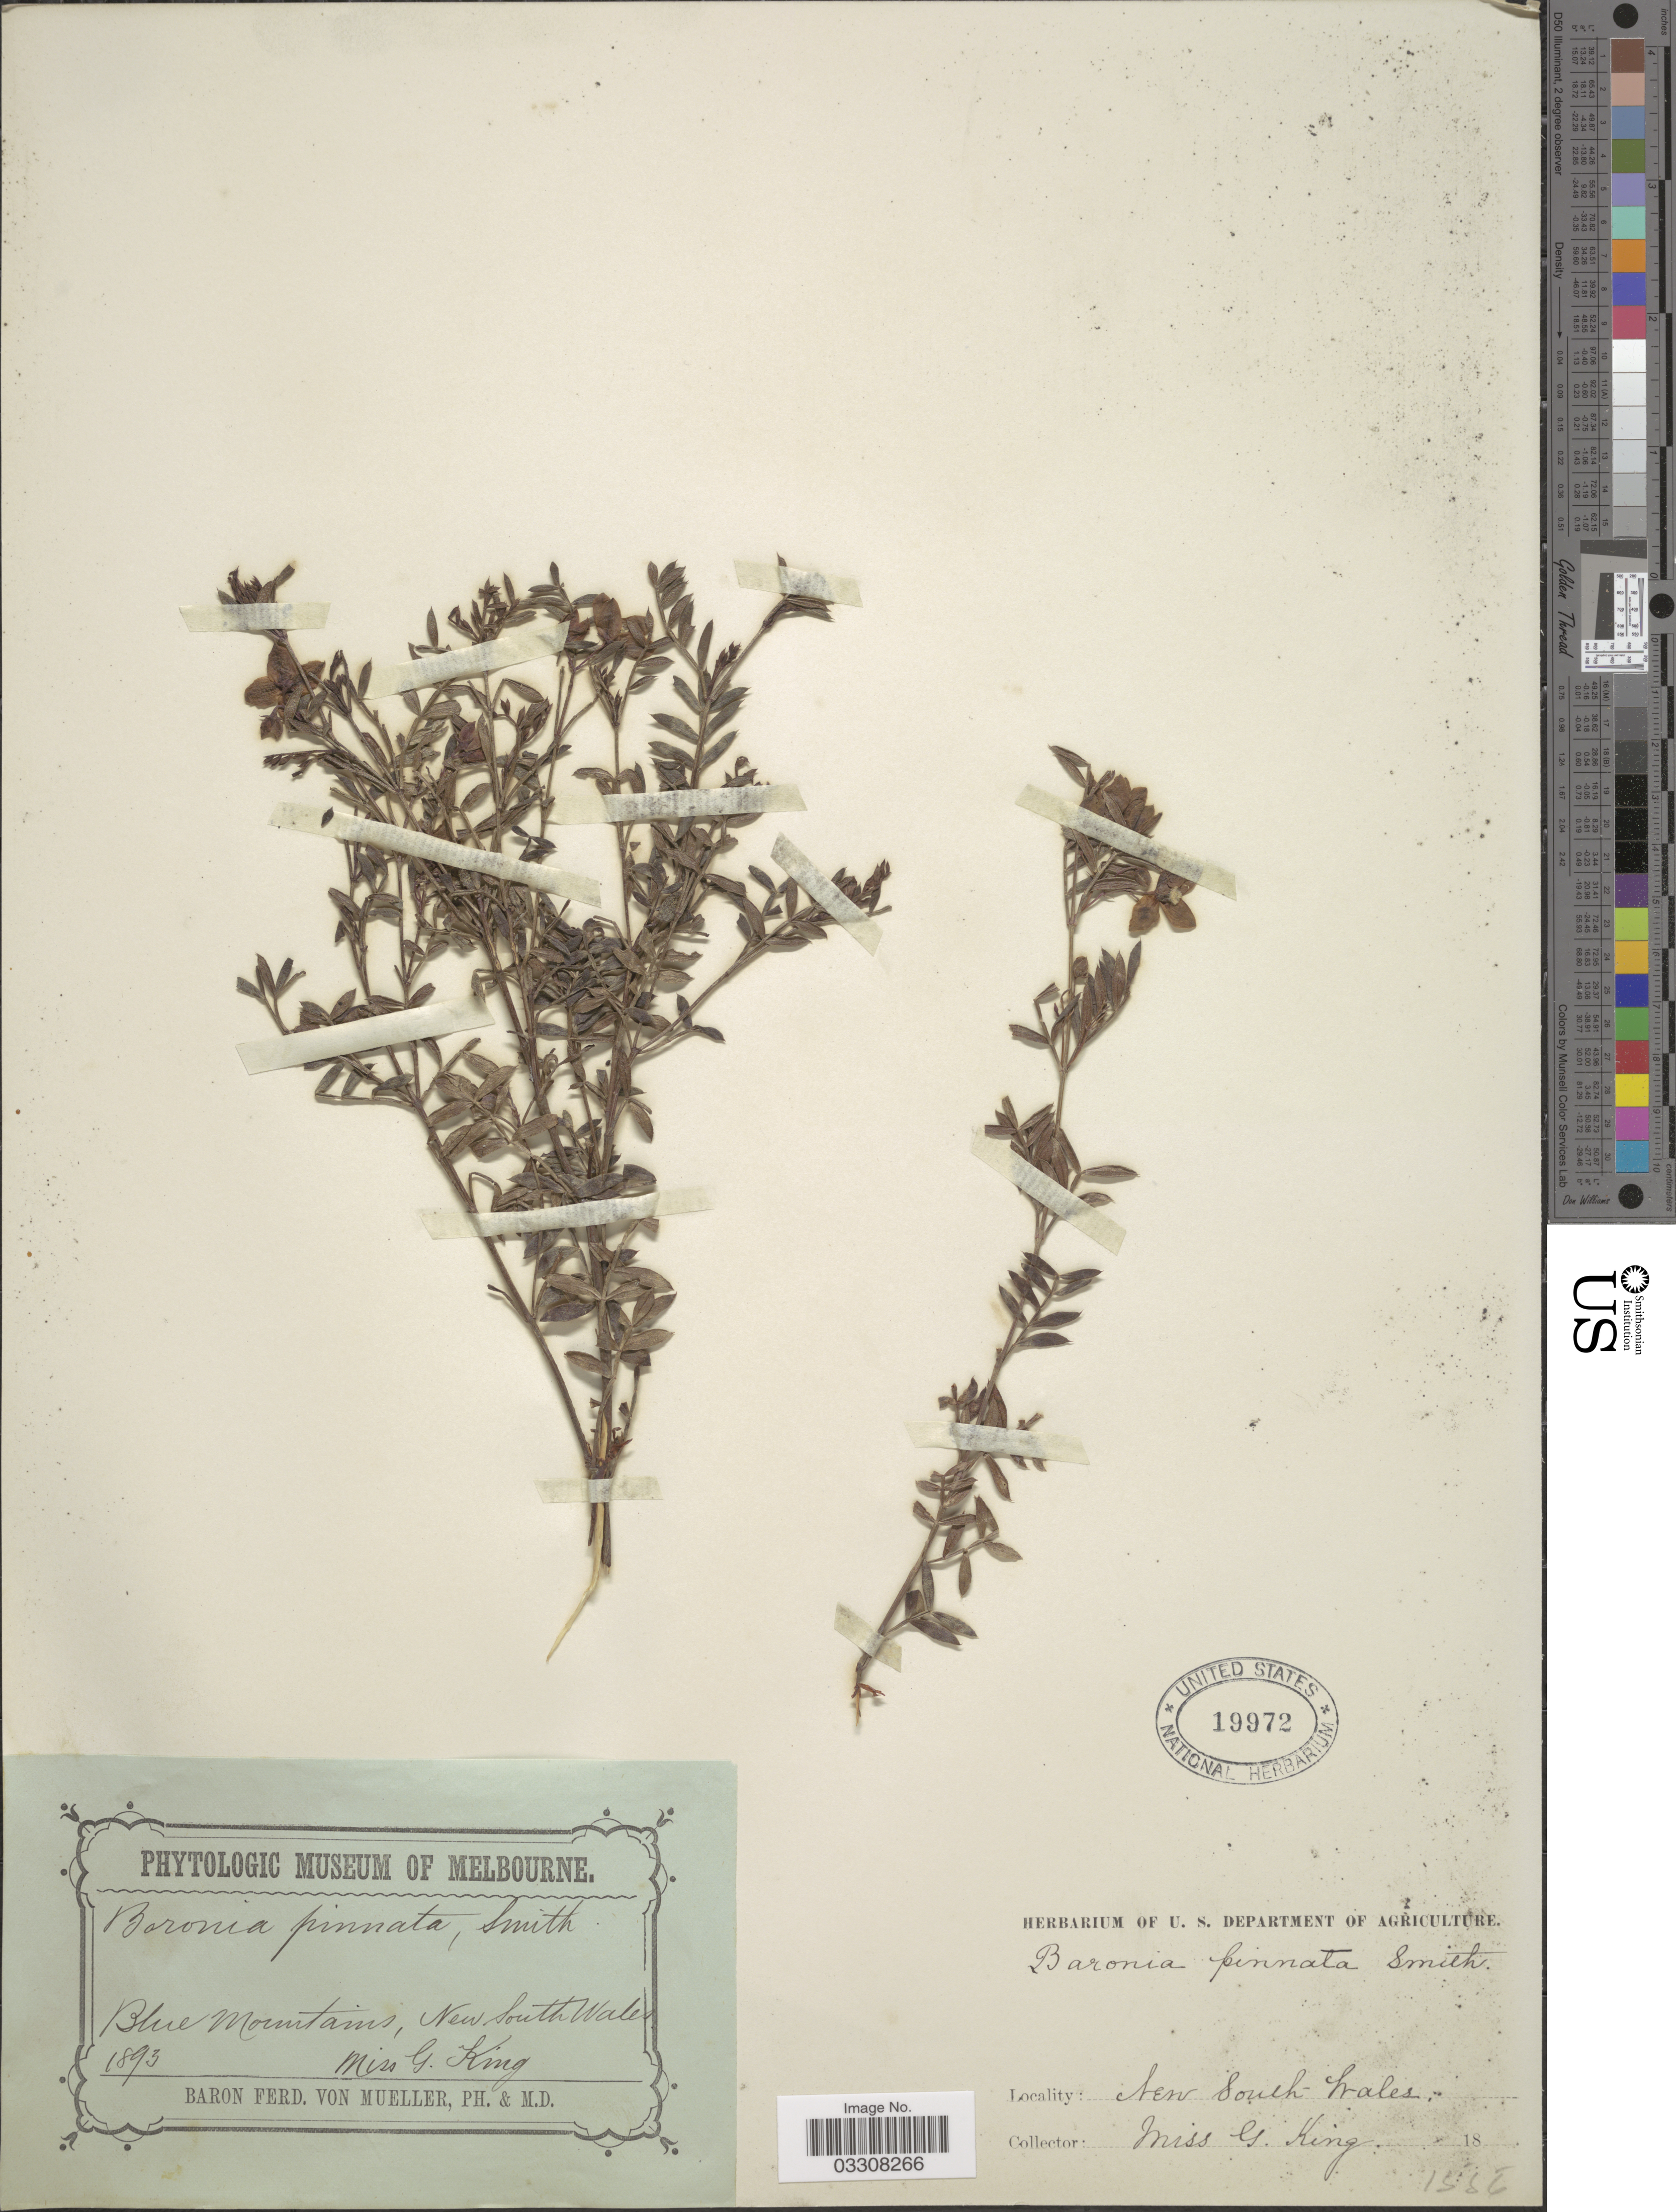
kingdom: Plantae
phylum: Tracheophyta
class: Magnoliopsida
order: Sapindales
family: Rutaceae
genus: Boronia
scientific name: Boronia pinnata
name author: Sm.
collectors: G. King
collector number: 1556?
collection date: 1893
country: Australia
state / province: New South Wales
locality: Blue Mountains.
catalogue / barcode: US 19972